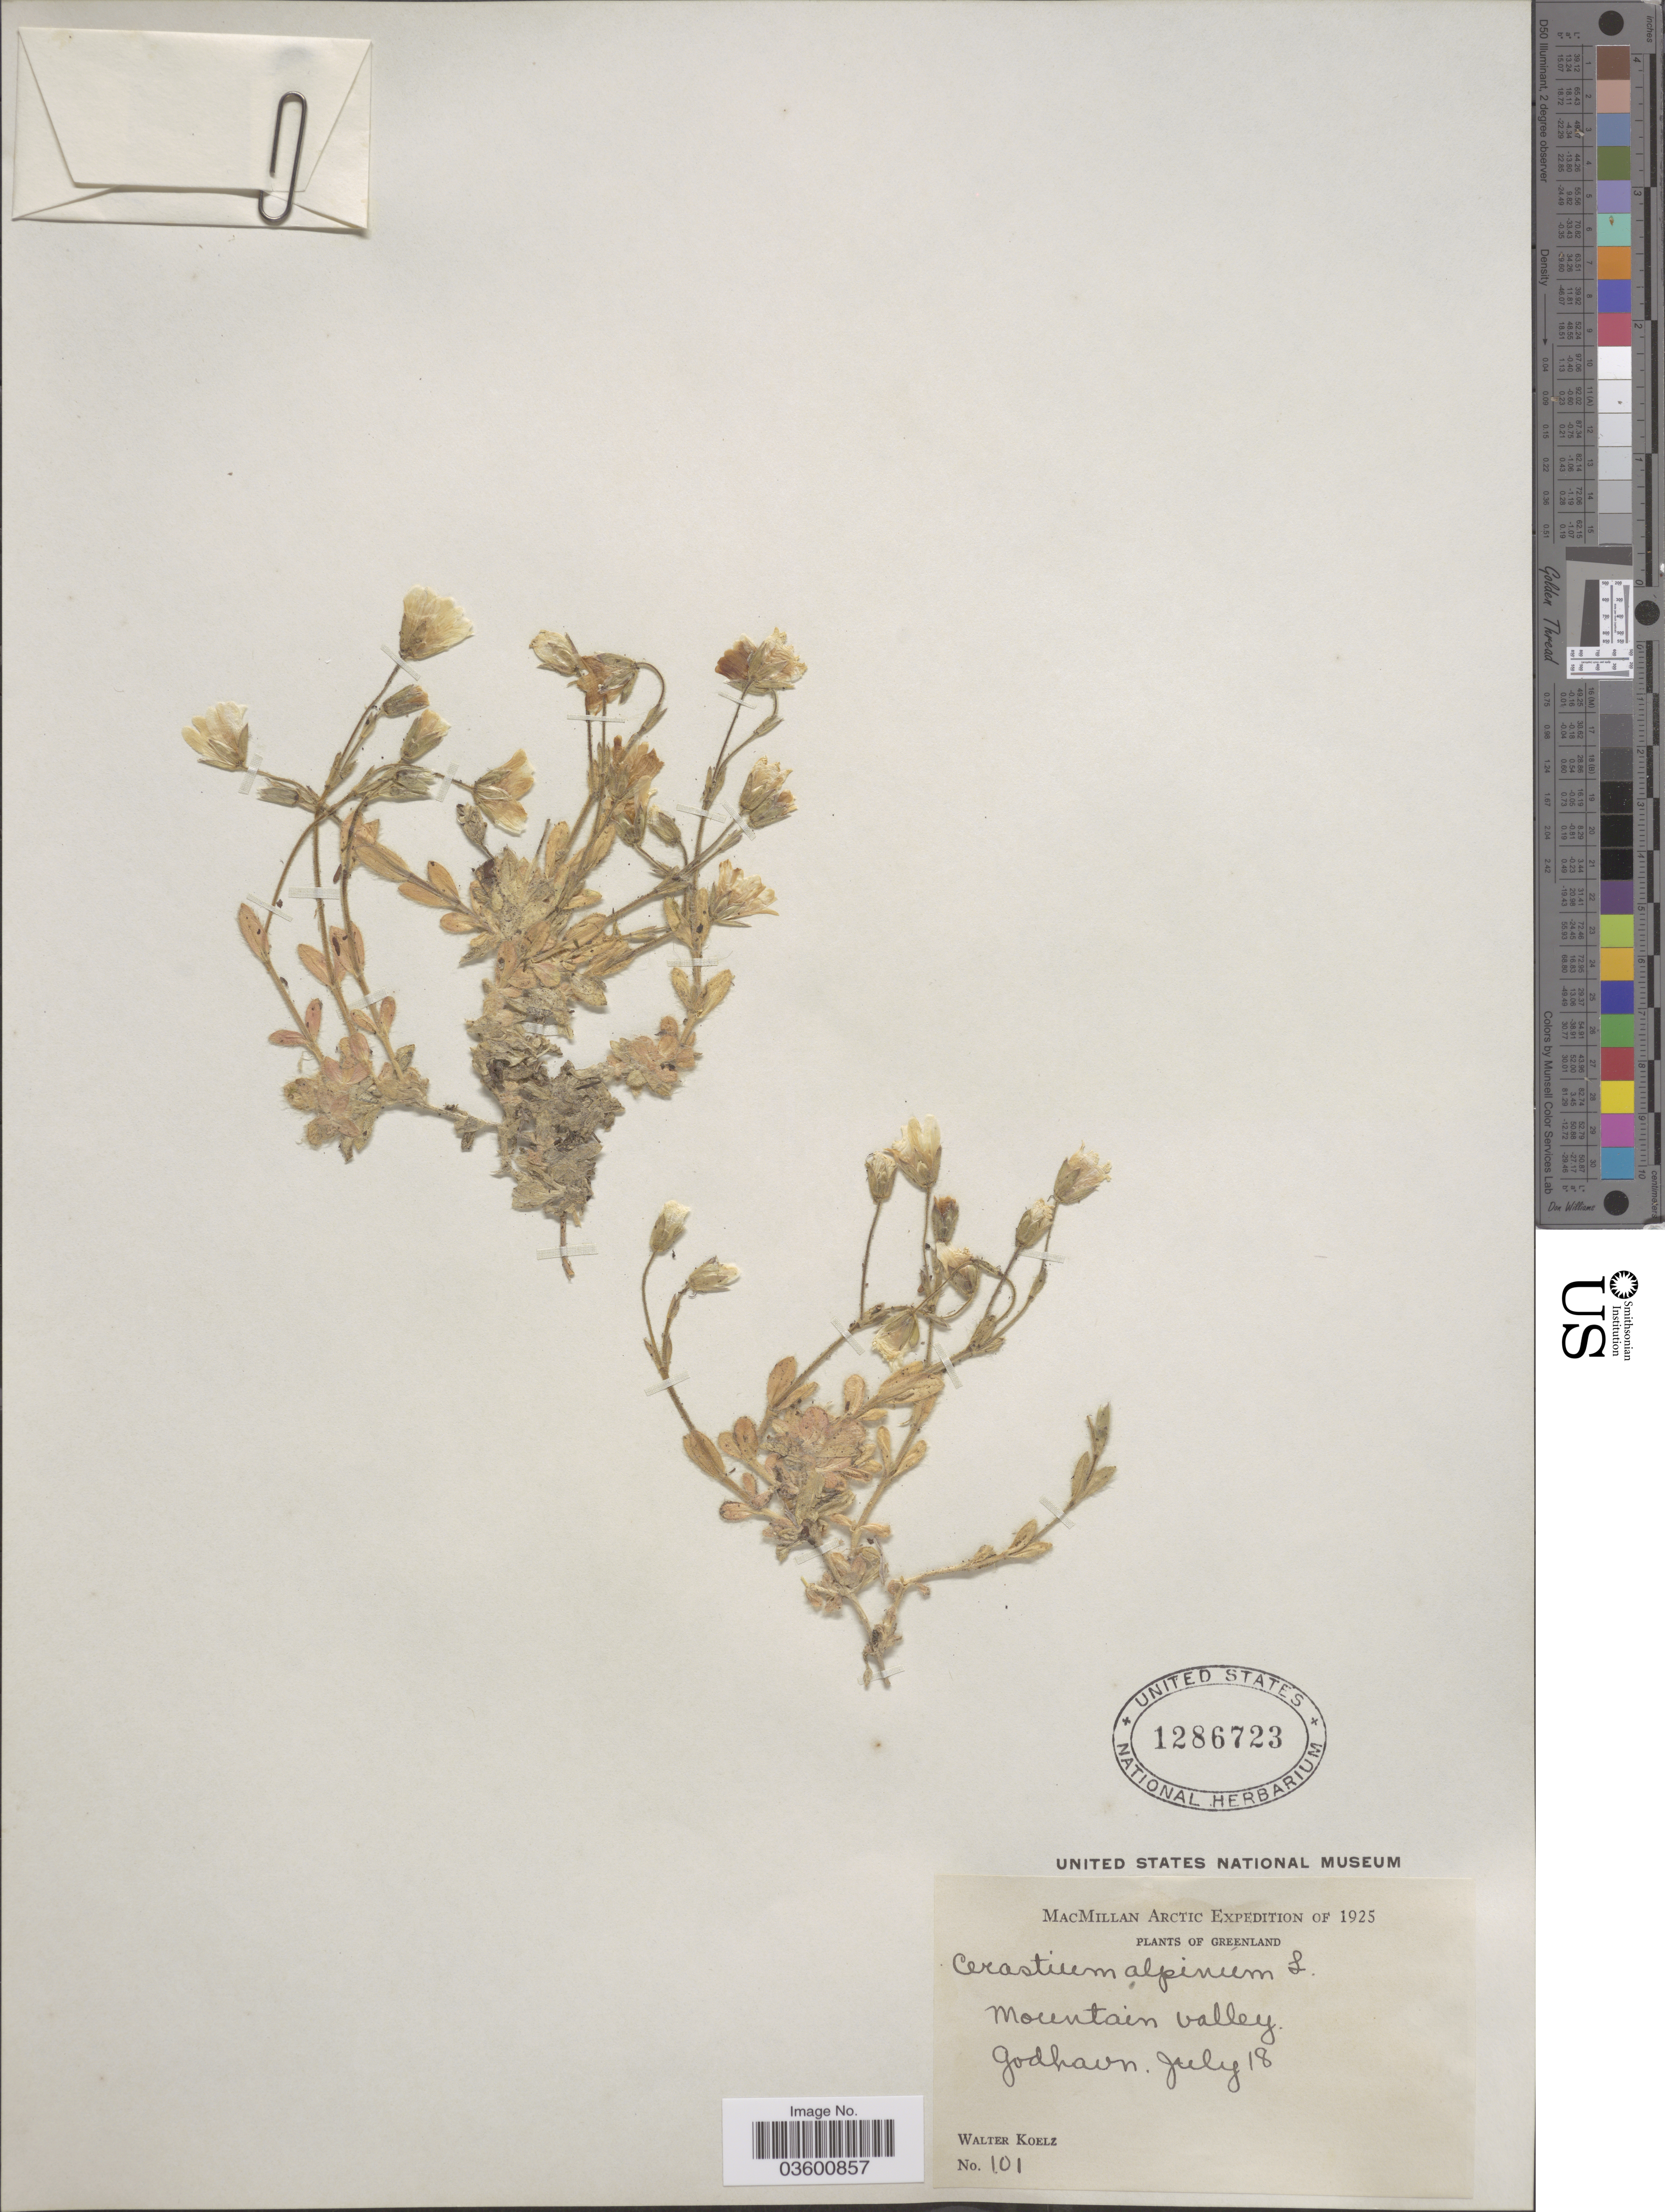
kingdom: Plantae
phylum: Tracheophyta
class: Magnoliopsida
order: Caryophyllales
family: Caryophyllaceae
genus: Cerastium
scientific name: Cerastium alpinum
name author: L.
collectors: W. N. Koelz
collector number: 101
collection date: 1925-07-18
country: Greenland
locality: Arctic. Mountain valley. Godhavn.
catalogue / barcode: US 1286723